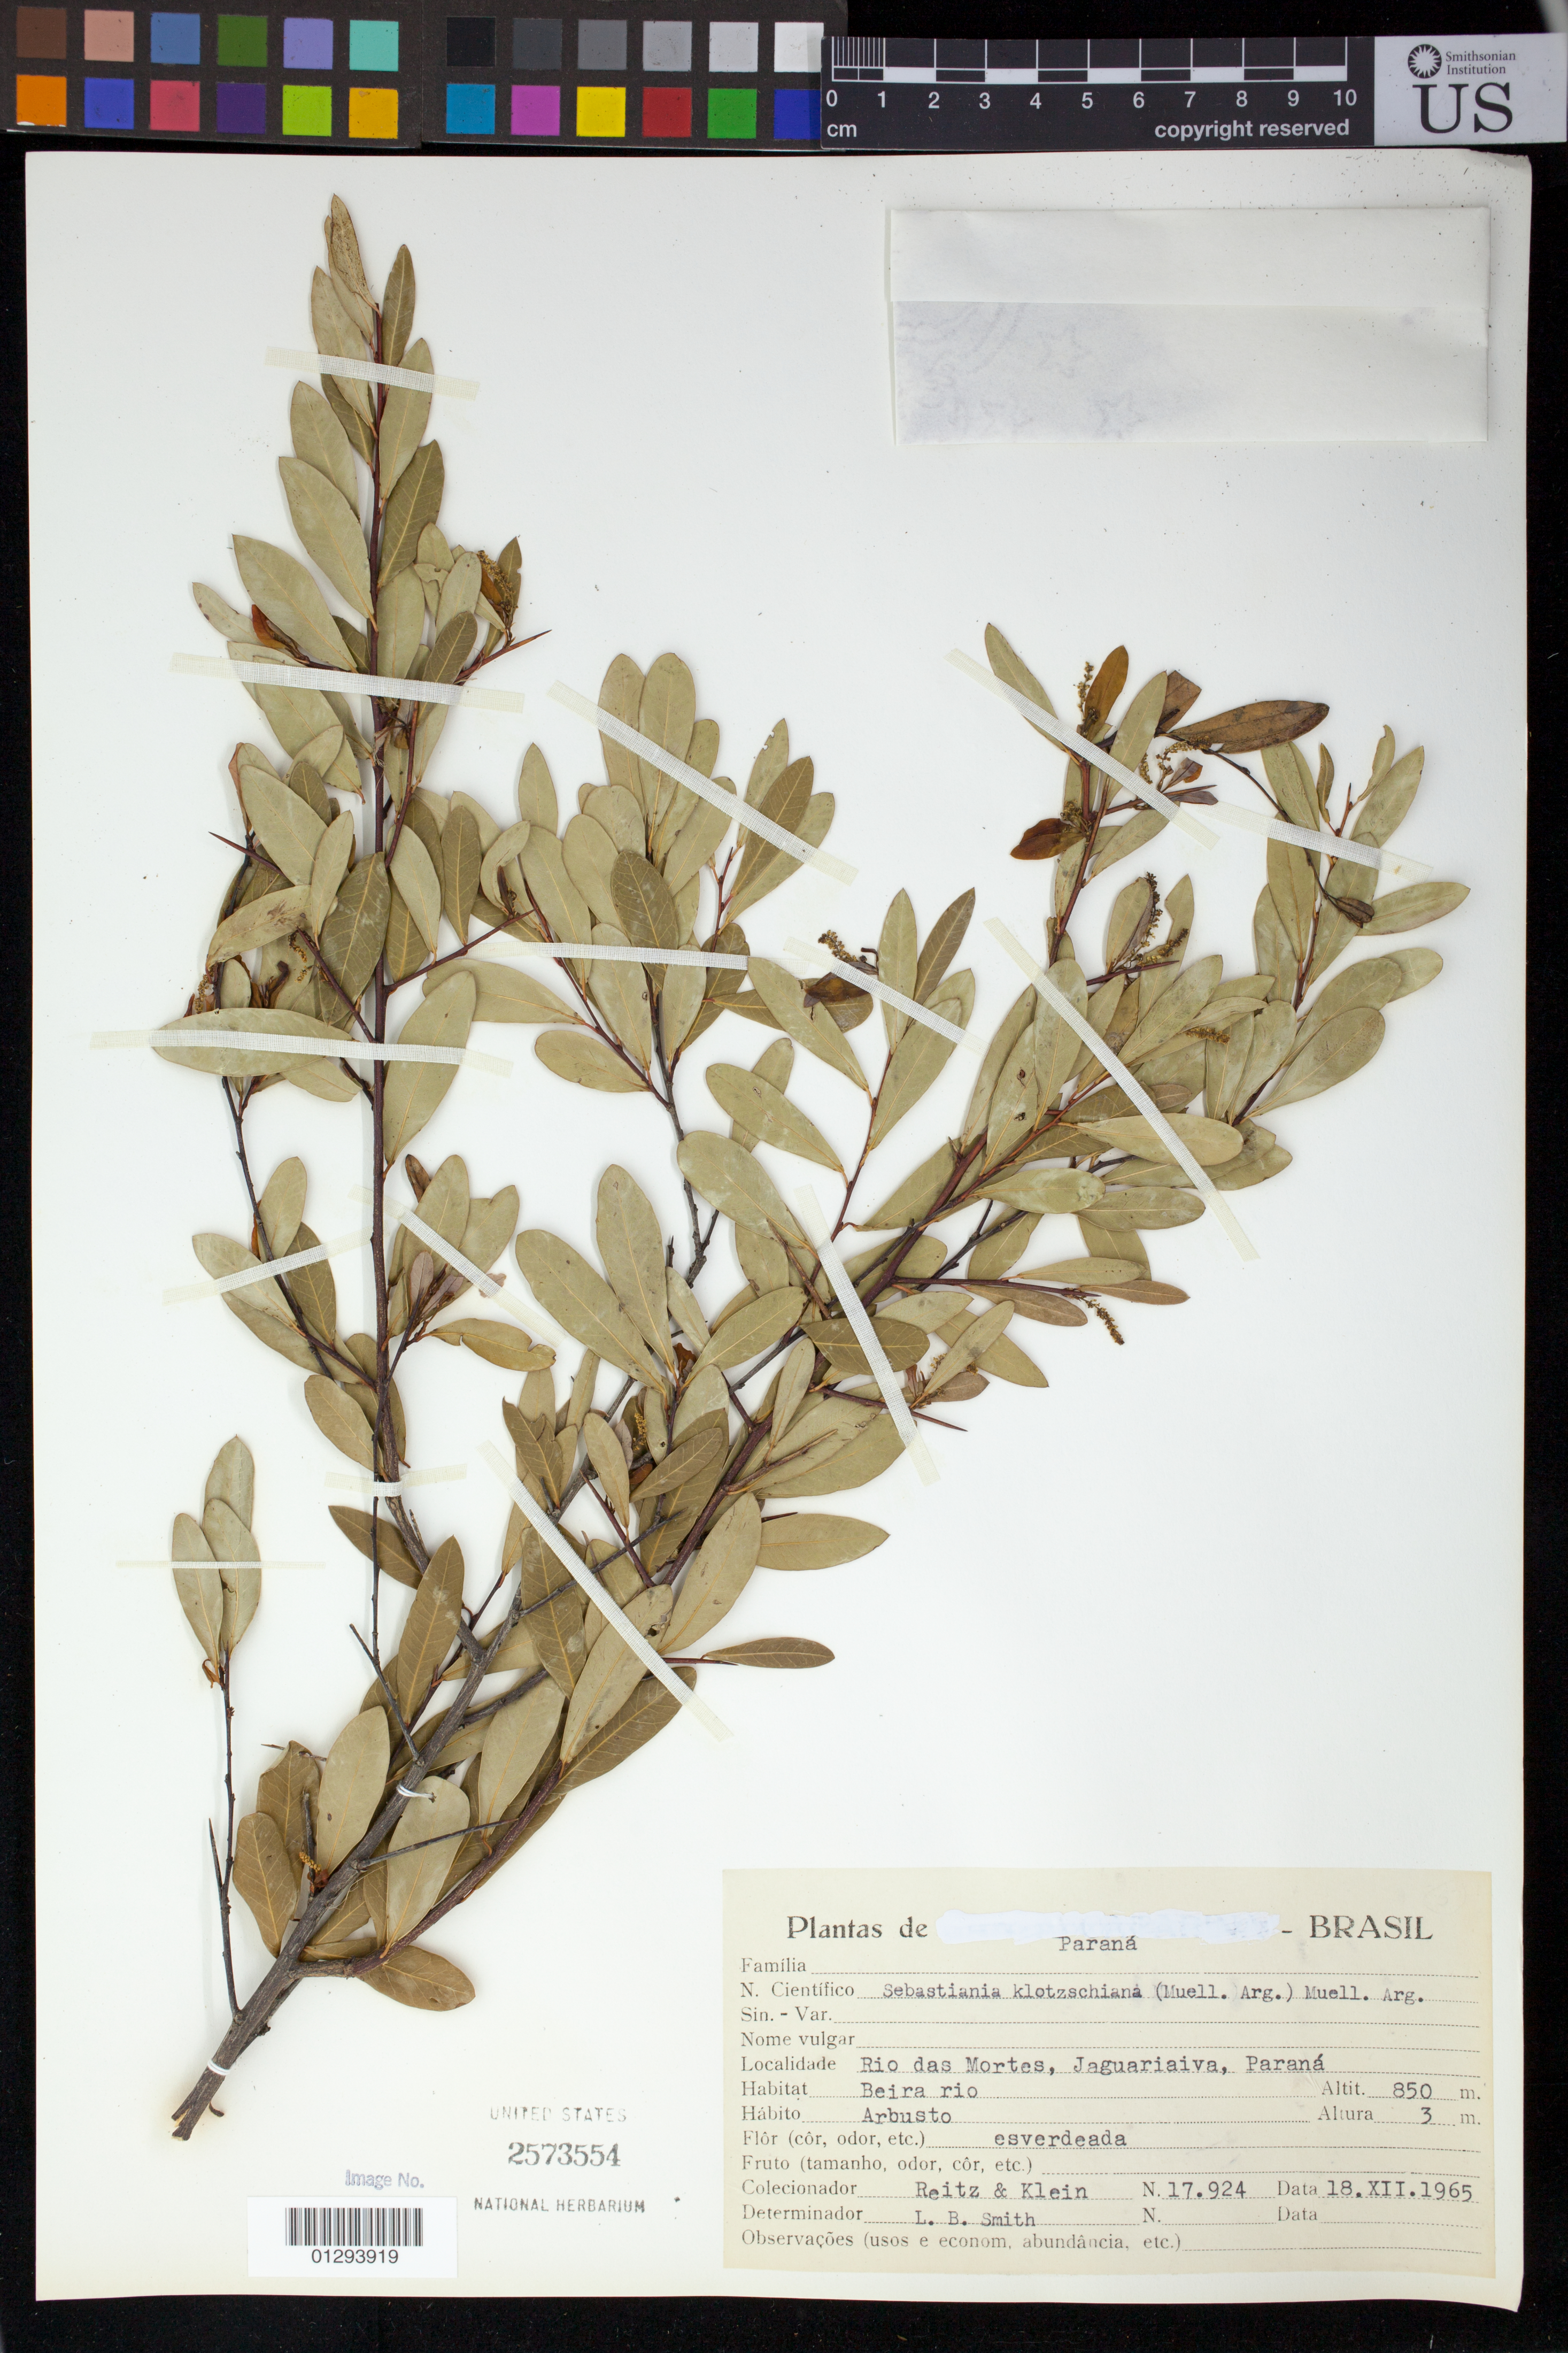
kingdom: Plantae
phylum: Tracheophyta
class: Magnoliopsida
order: Malpighiales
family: Euphorbiaceae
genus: Sebastiania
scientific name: Sebastiania commersoniana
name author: (Baill.) L.B. Sm. & Downs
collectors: R. Reitz & Klein, --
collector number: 17924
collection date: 1965-12-18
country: Brazil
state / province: Parana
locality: Rio das Mortes, Jaguariaiva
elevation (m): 850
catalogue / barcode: US 2573554